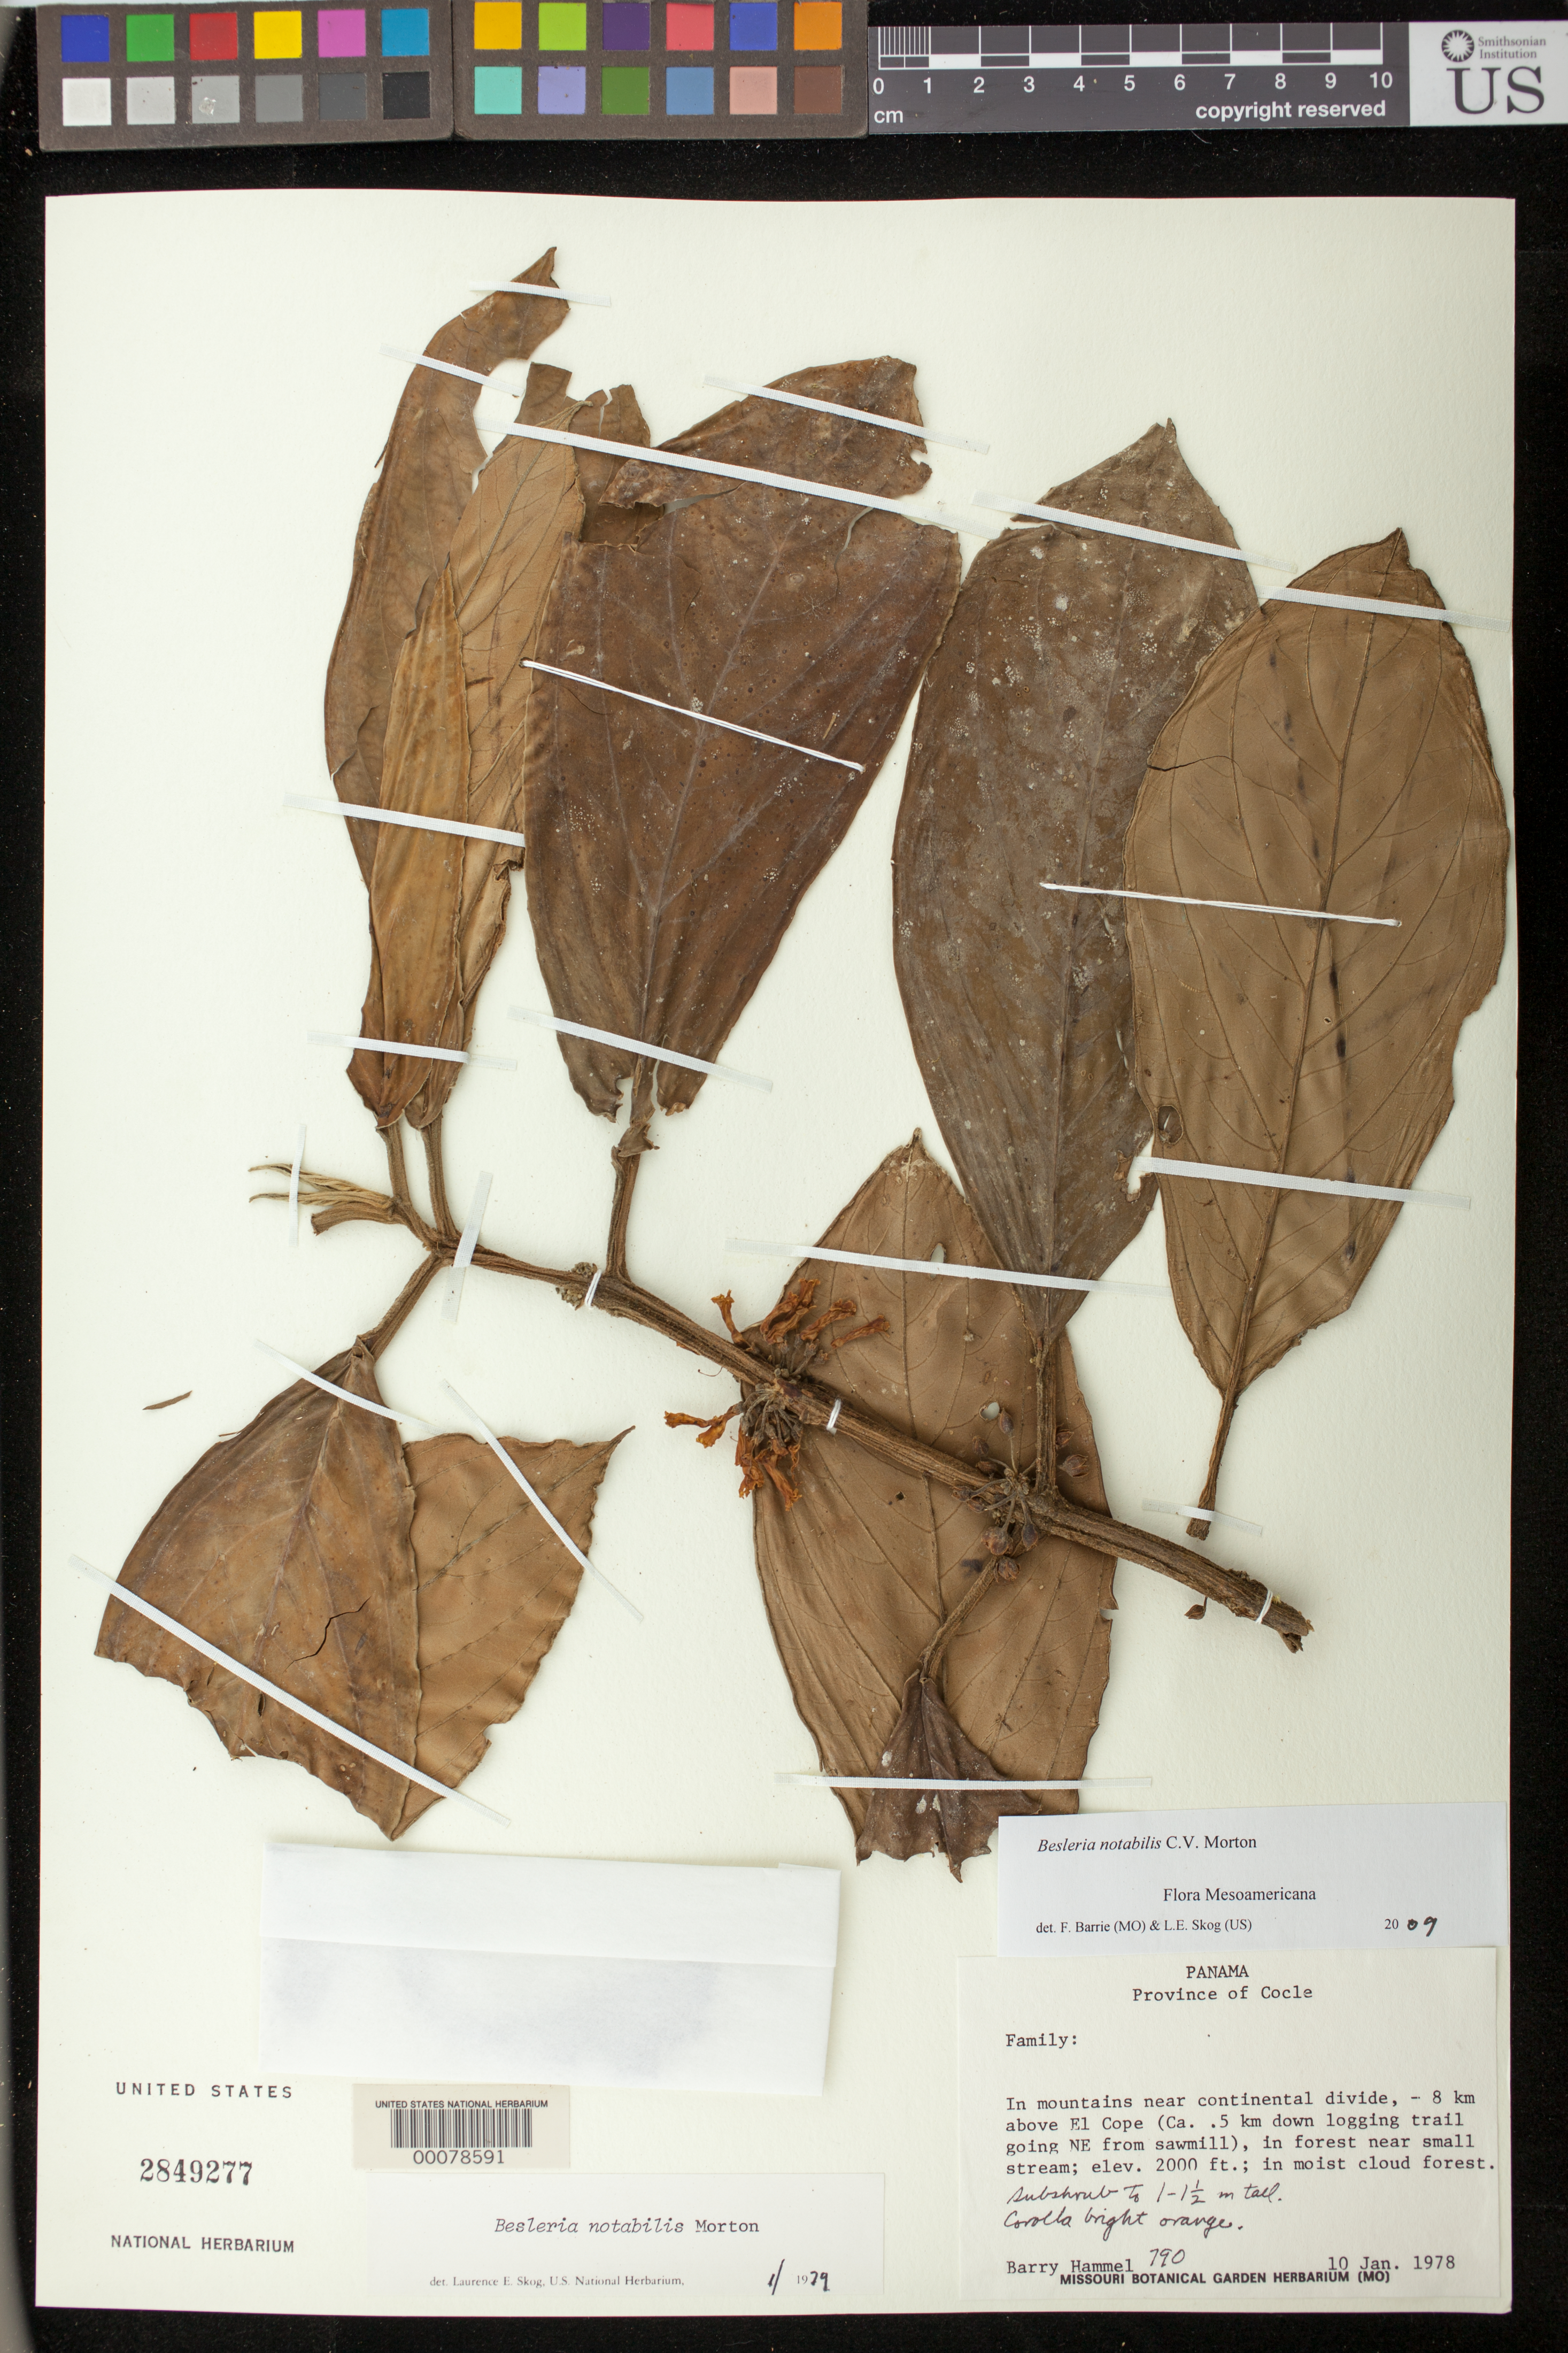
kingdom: Plantae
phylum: Tracheophyta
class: Magnoliopsida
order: Lamiales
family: Gesneriaceae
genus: Besleria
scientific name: Besleria notabilis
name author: C.V. Morton in Standl.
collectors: B. Hammel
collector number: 790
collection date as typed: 10 Jan 1978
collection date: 1978-01-10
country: Panama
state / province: Coclé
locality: In mountains near continental divide, 8 km above El Cope (about .5 km down logging trail going NE from sawmill)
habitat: In forest near small stream, in moist cloud forest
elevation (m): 610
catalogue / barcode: US 2849277